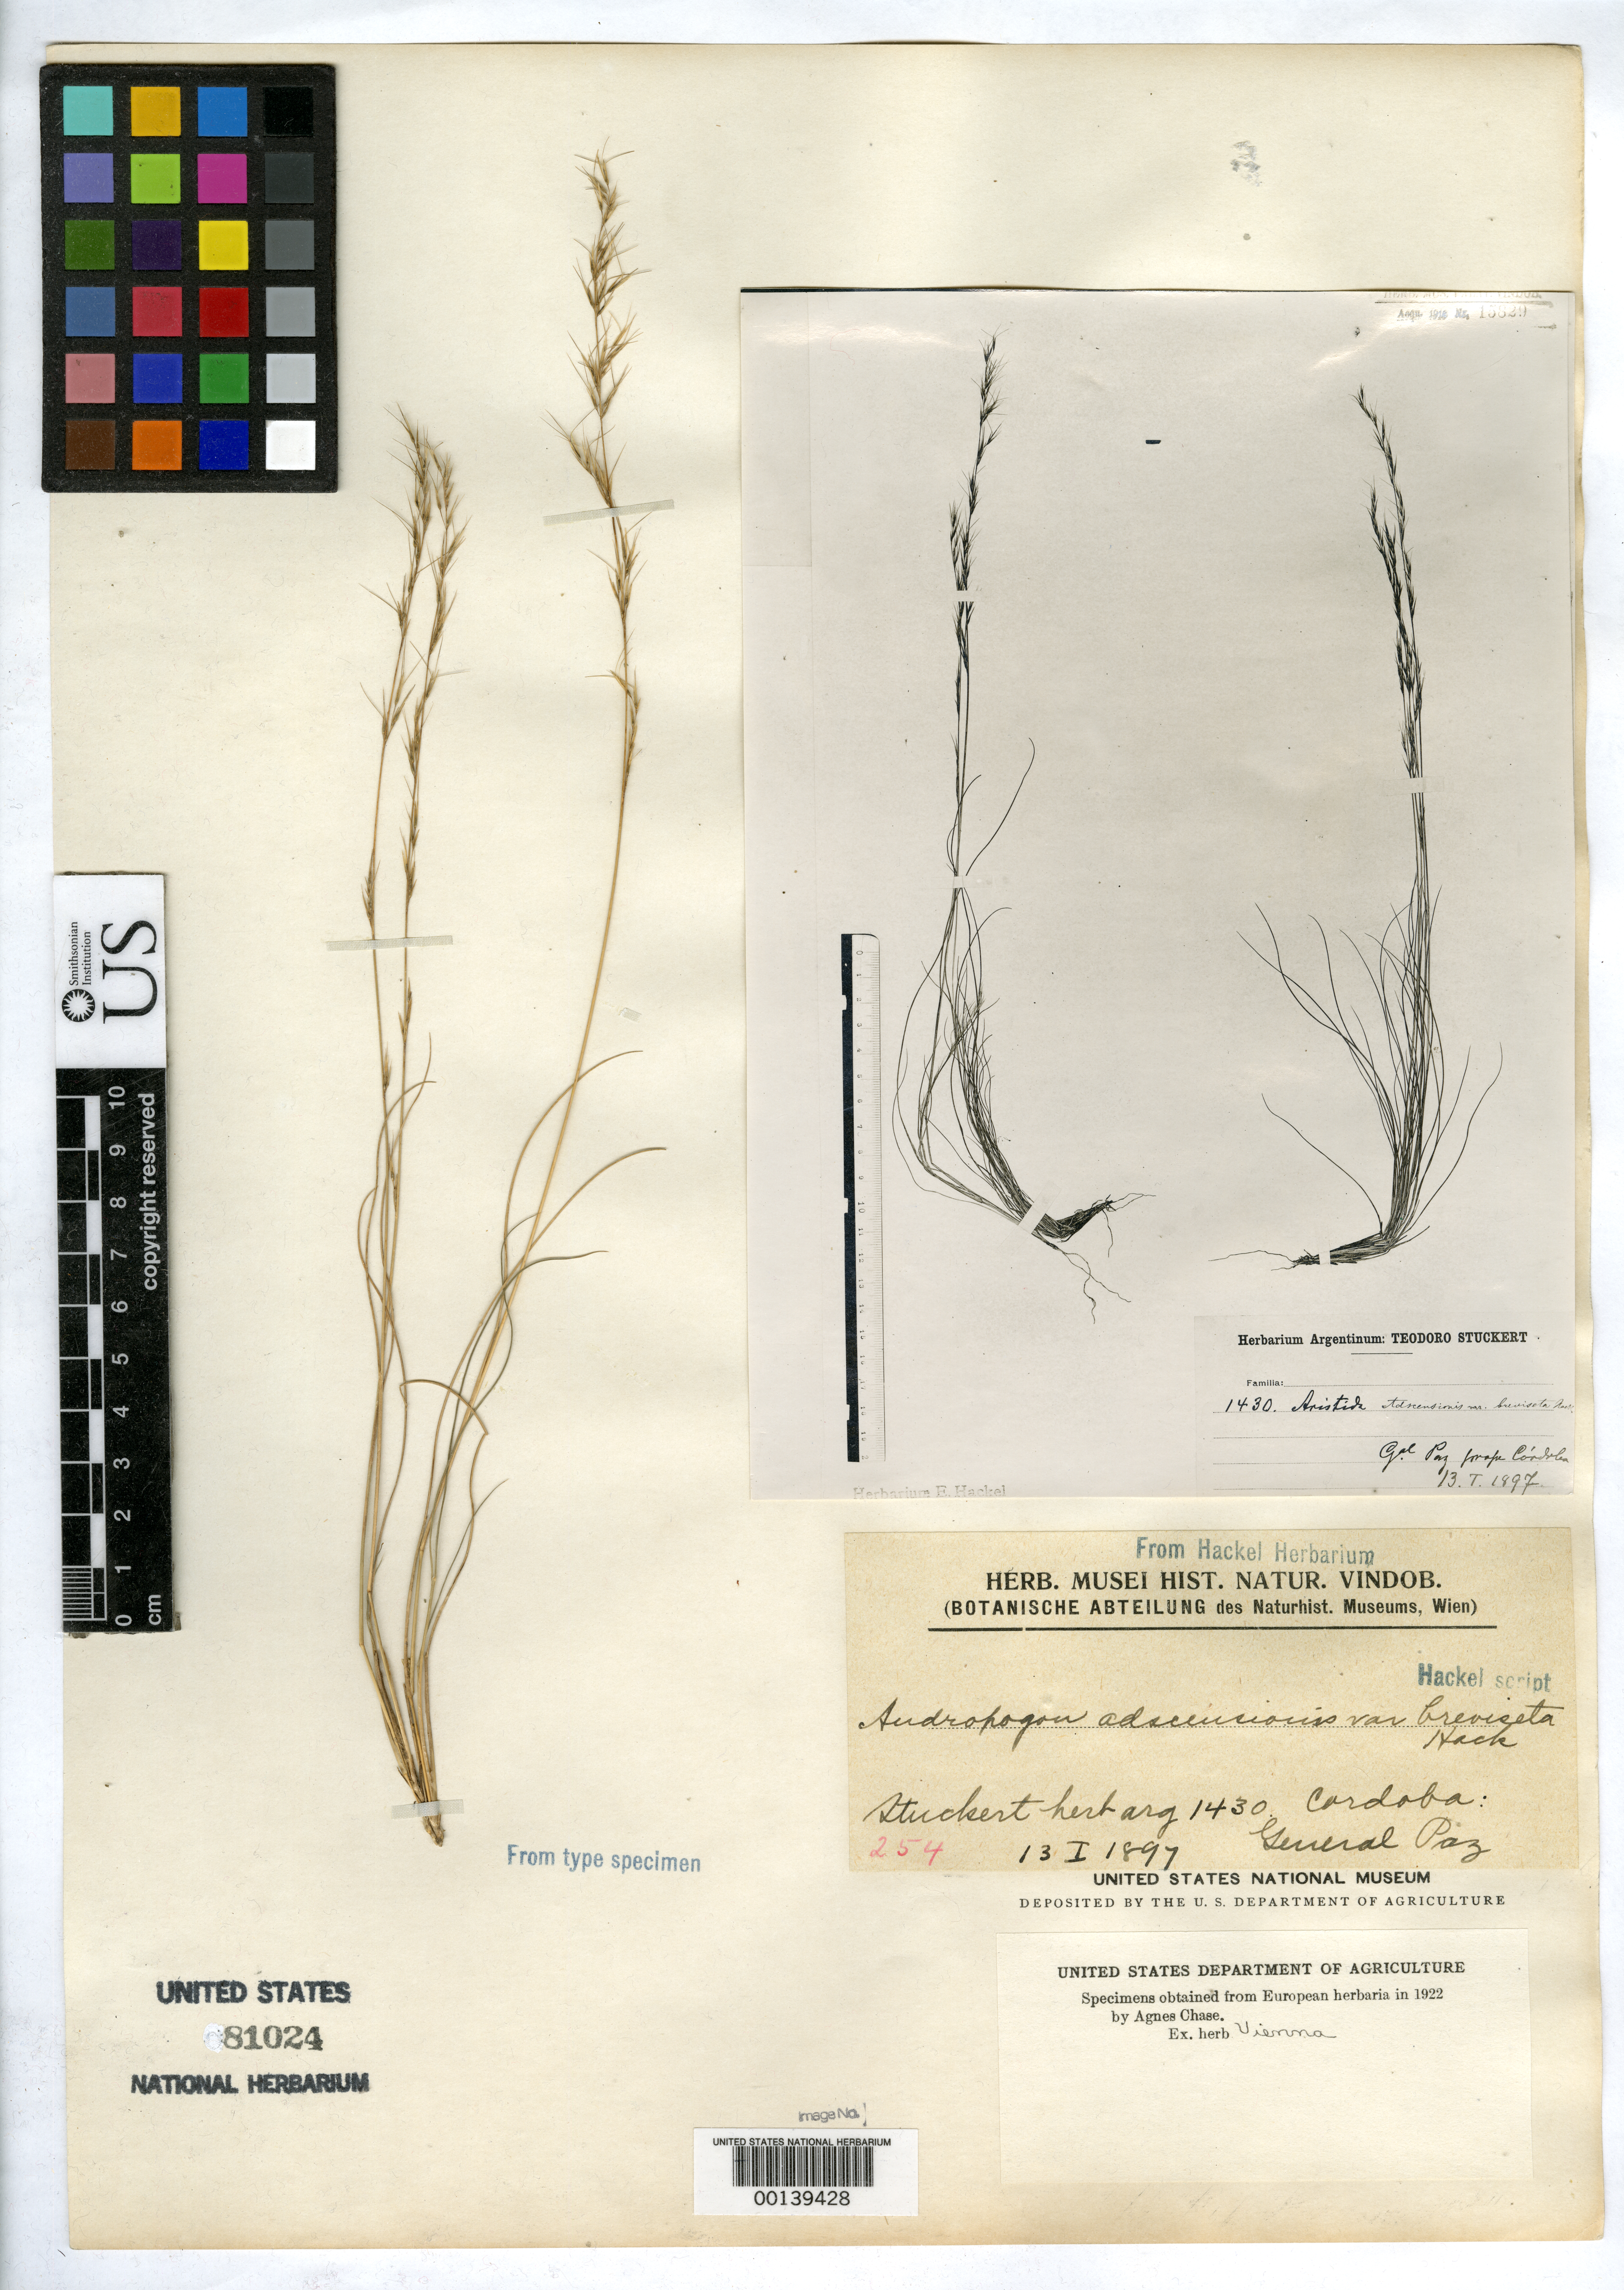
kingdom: Plantae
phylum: Tracheophyta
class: Liliopsida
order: Poales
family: Poaceae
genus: Aristida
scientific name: Aristida adscensionis var. breviseta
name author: Hack. in Stuck.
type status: Type Fragment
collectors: T. Stuckert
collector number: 1430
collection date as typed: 13 Jan 1897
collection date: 1897-01-13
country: Argentina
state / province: Córdoba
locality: General Paz near Cordoba.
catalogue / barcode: US 81024